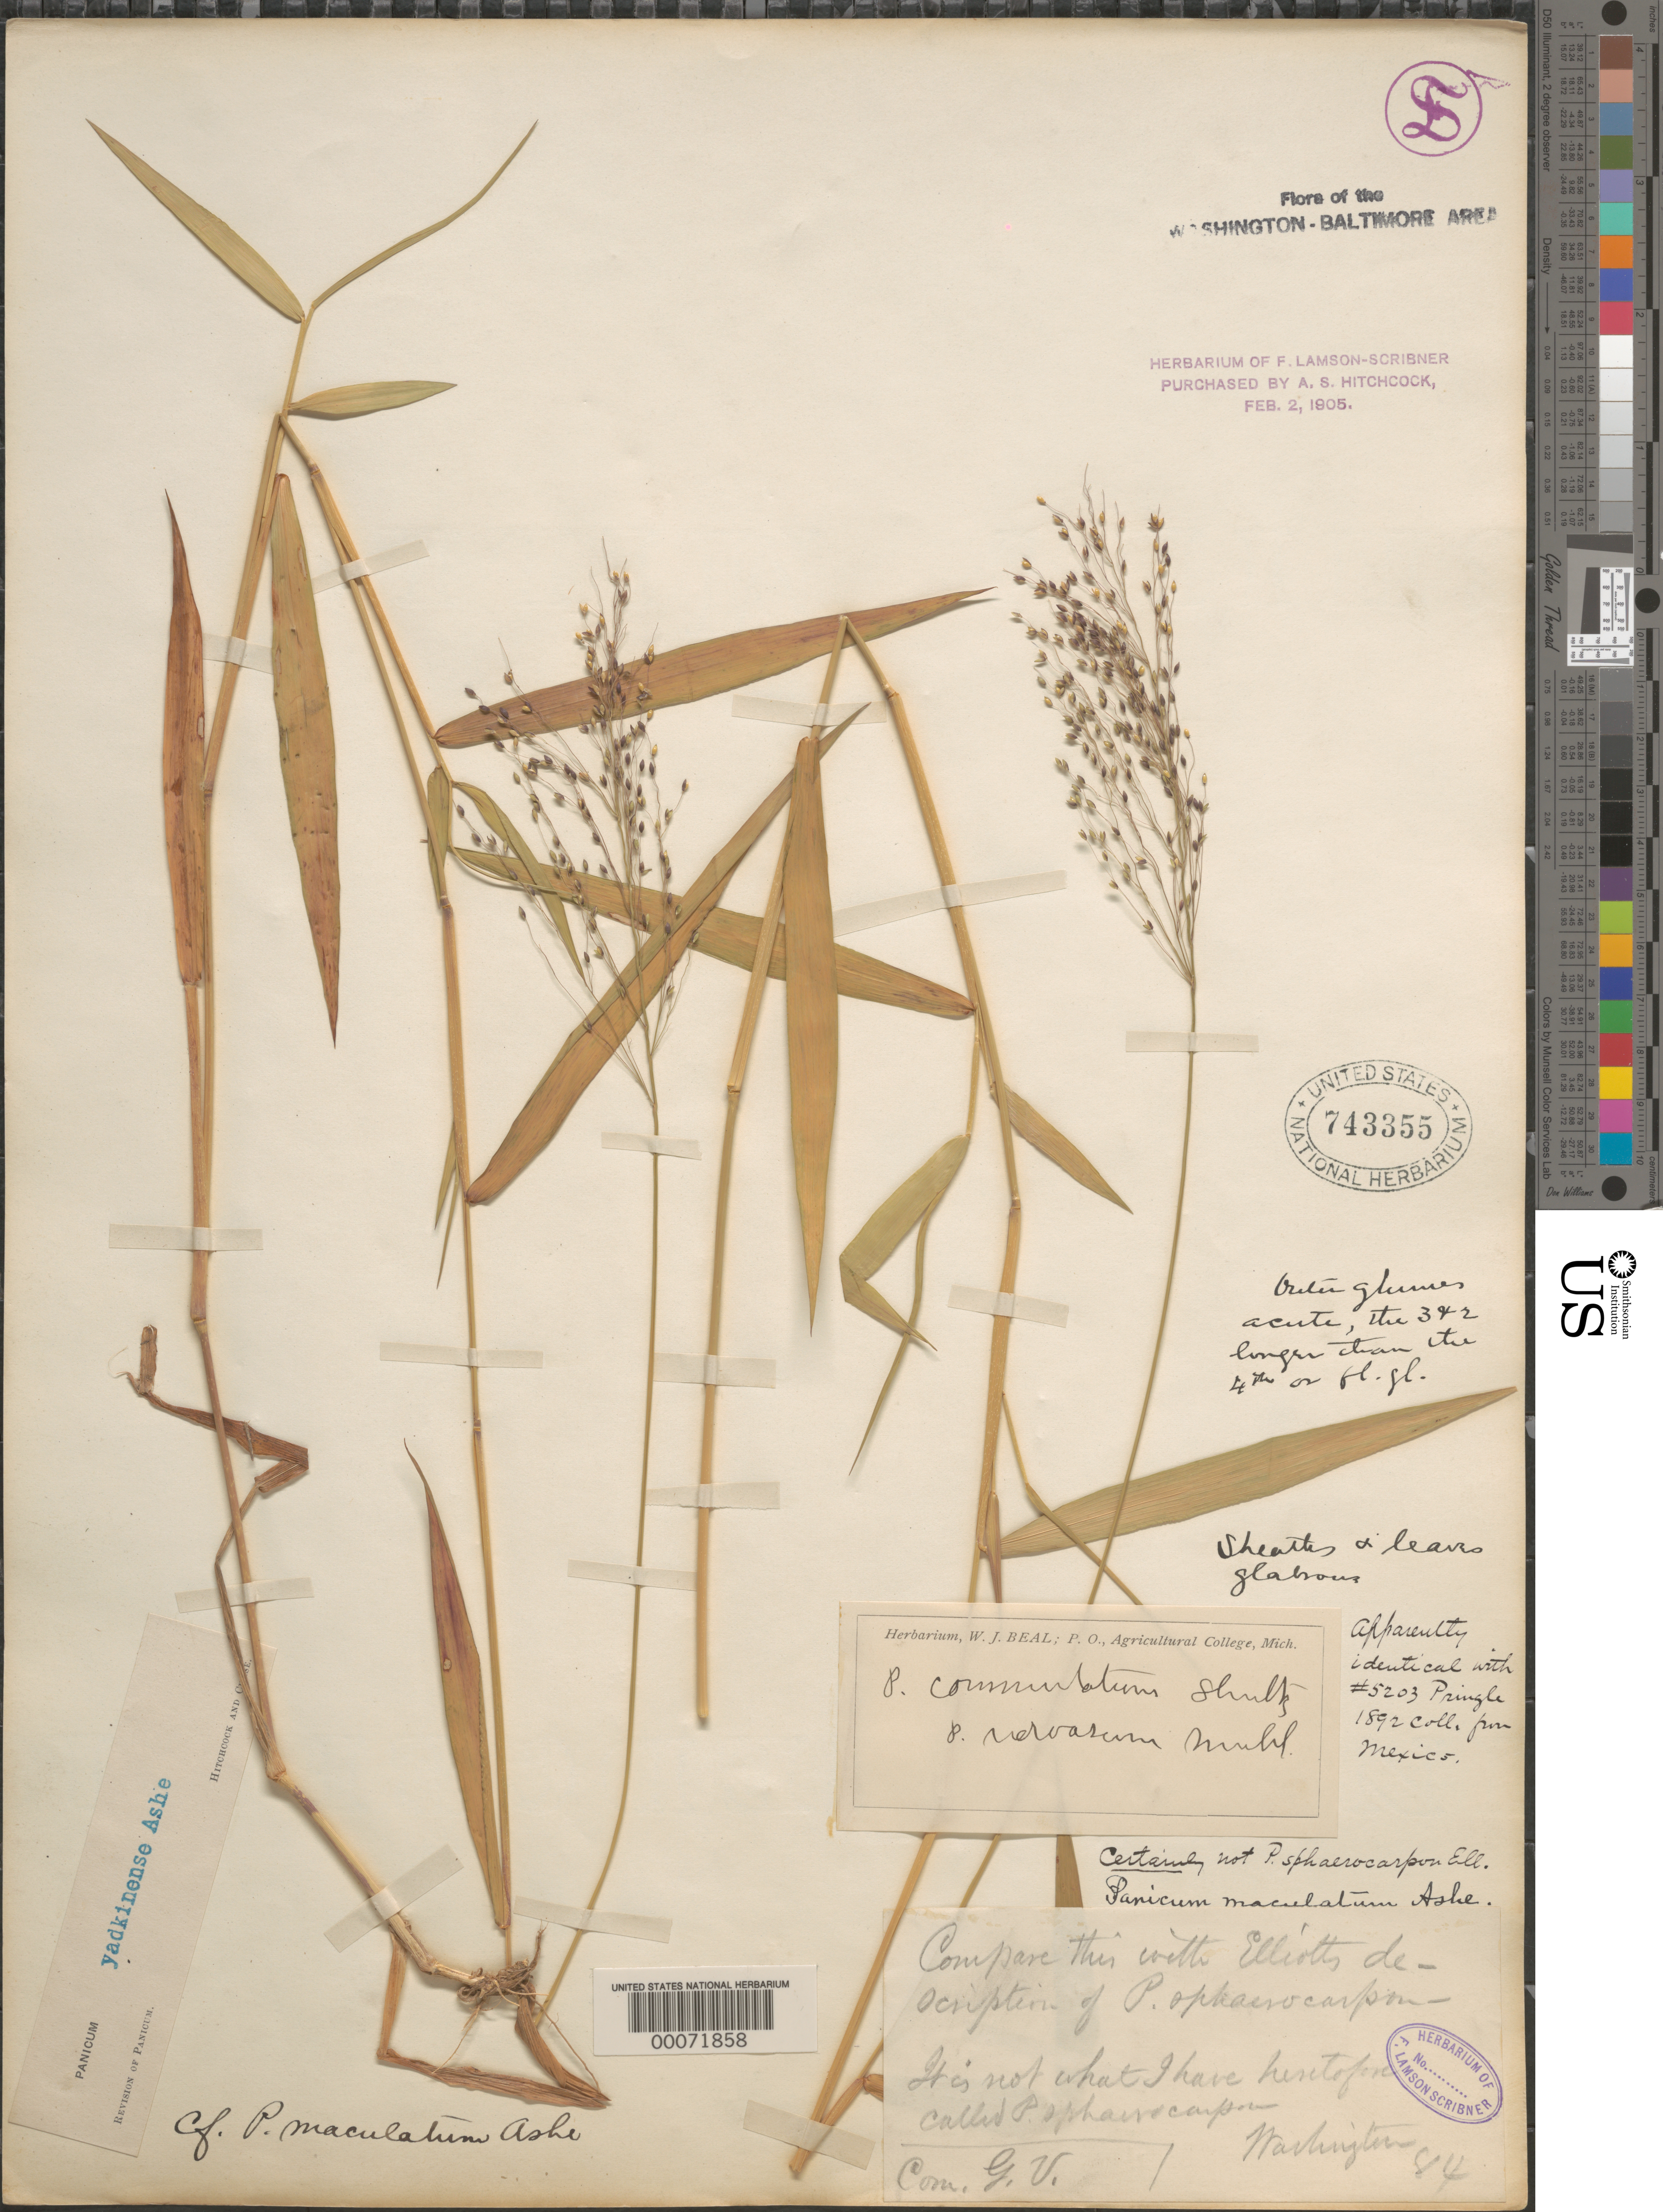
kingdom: Plantae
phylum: Tracheophyta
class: Liliopsida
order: Poales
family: Poaceae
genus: Dichanthelium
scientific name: Dichanthelium dichotomum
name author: (L.) Gould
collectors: G. Vasey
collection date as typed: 1884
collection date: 1884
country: United States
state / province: District of Columbia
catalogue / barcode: US 743355